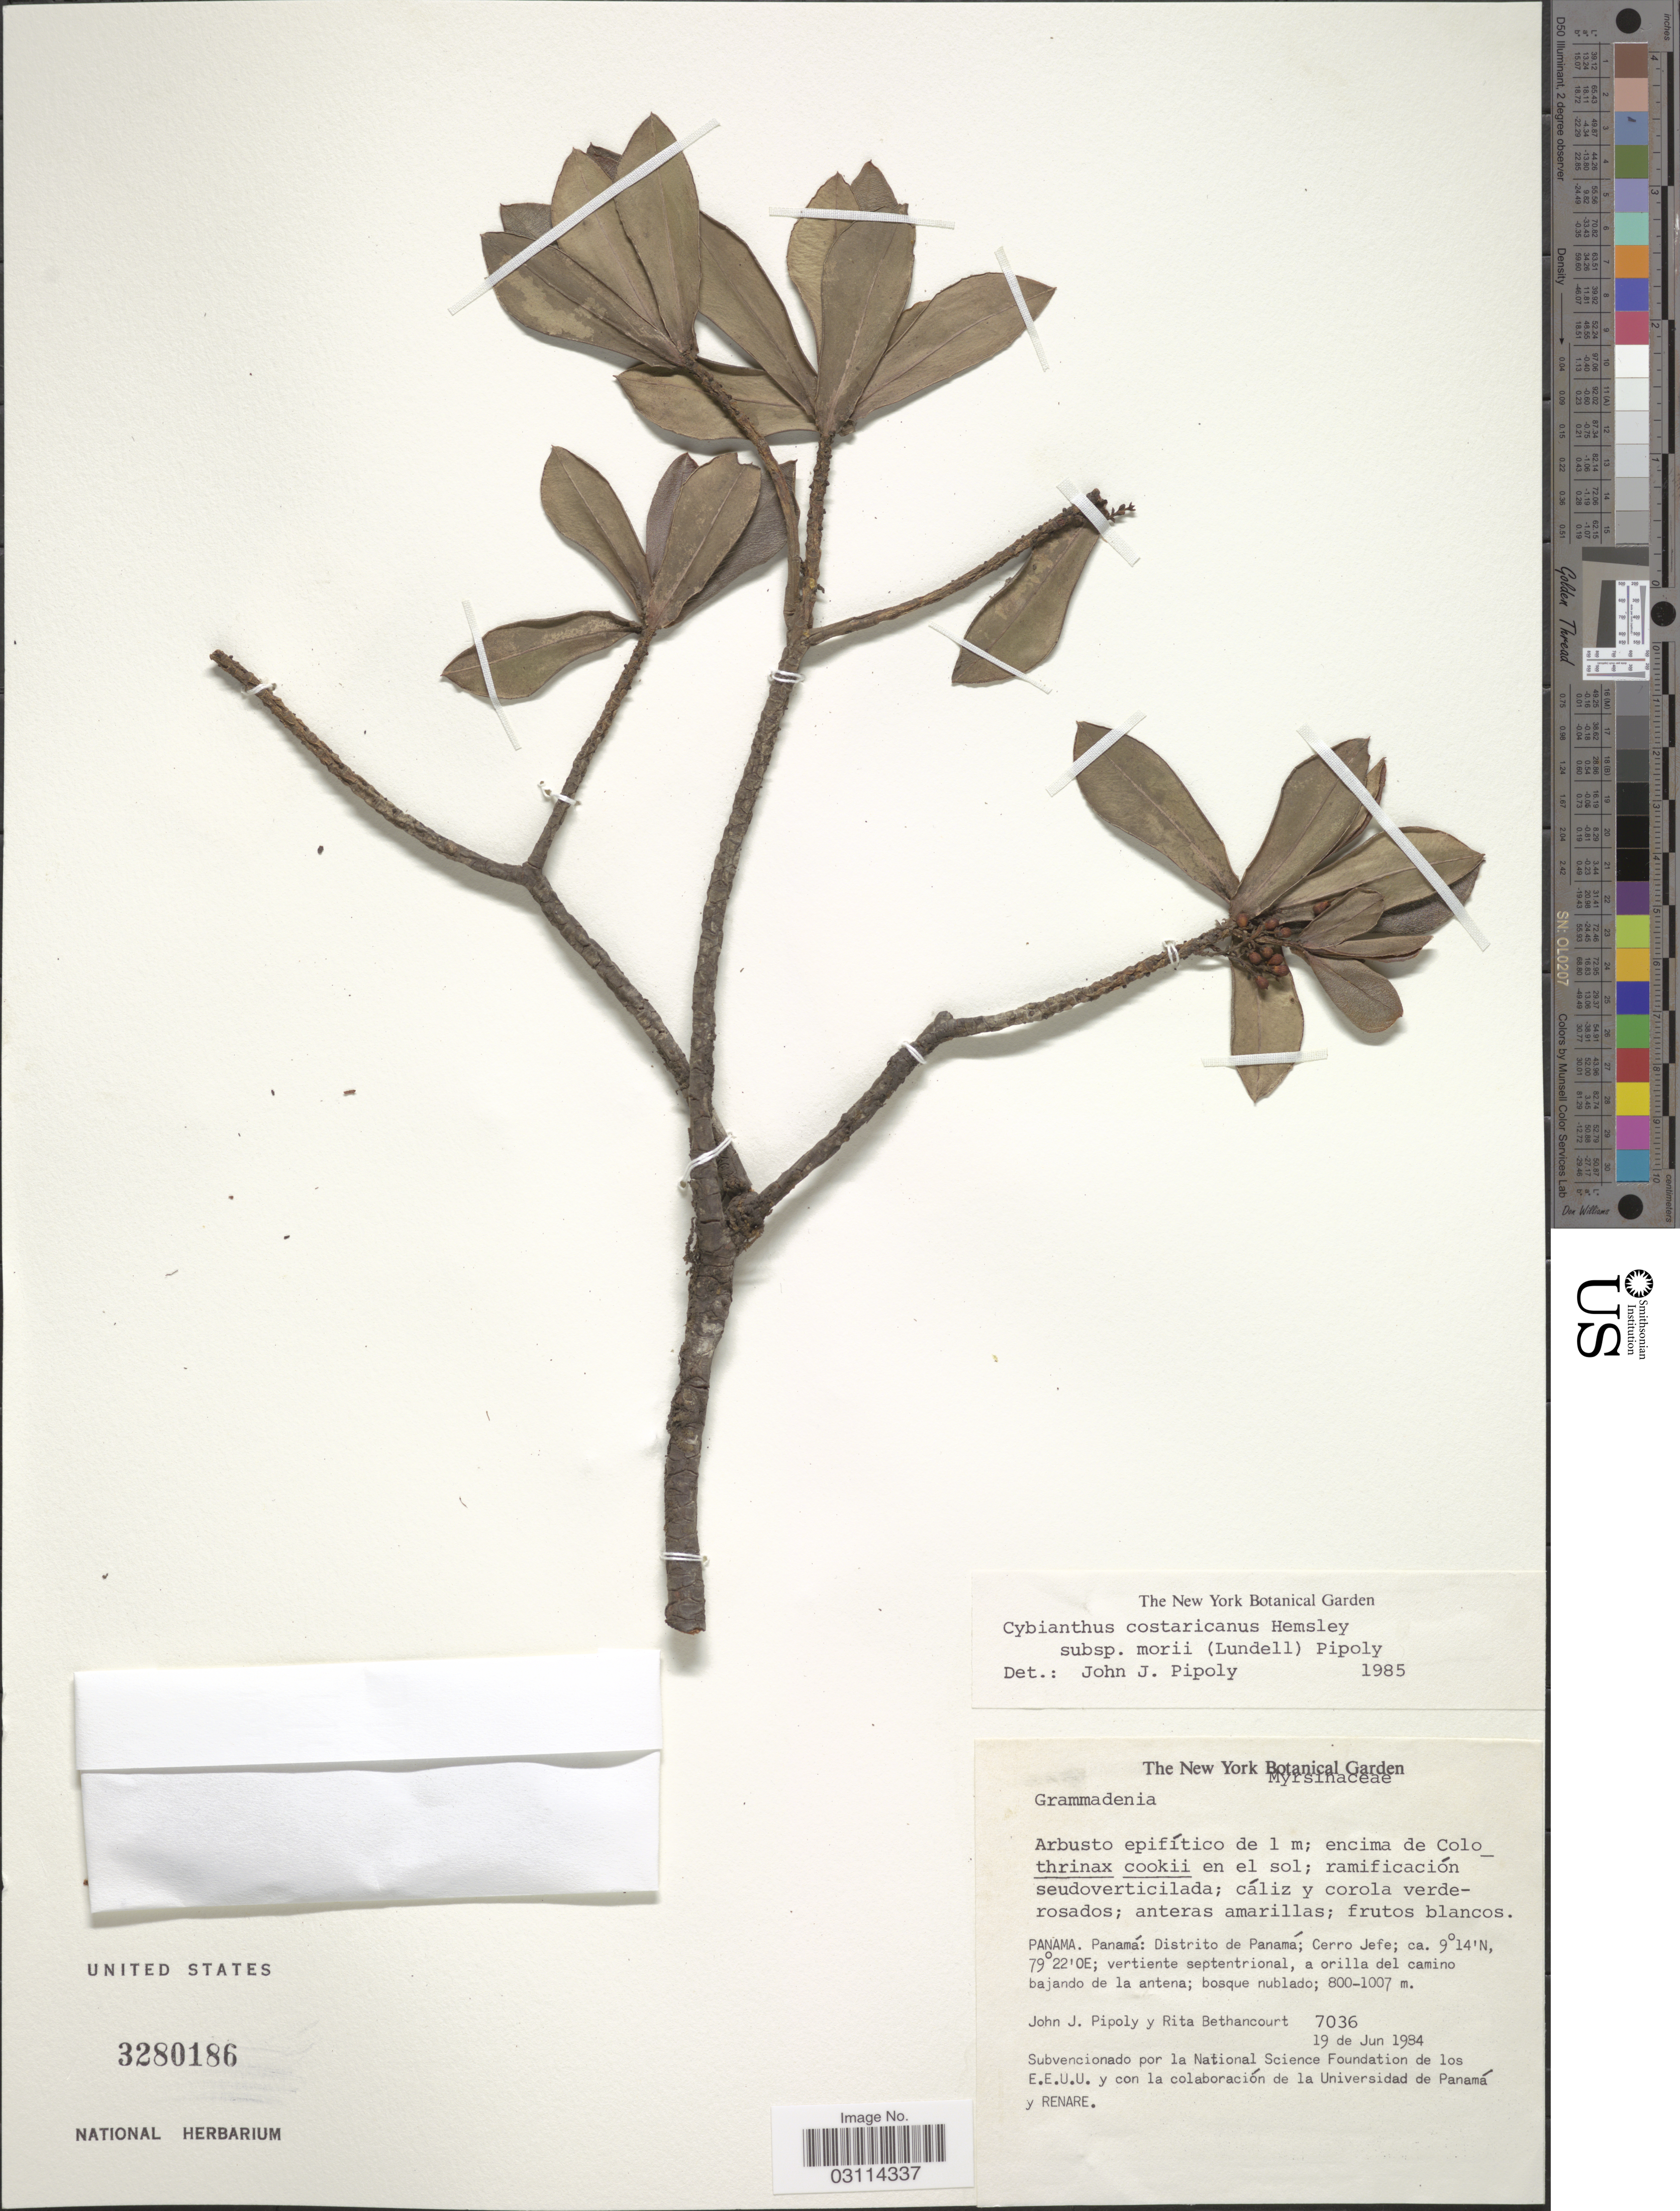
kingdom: Plantae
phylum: Tracheophyta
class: Magnoliopsida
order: Ericales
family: Primulaceae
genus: Cybianthus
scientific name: Cybianthus costaricanus subsp. morii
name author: (Lundell) Pipoly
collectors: J. J. Pipoly & R. Bethancourt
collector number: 7036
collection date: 1984-06-19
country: Panama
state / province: Panamá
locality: Distrito de Panamá; Cerro Jefe; vertiente septentrional, a orilla del camino bajando de la antena; bosque nublado.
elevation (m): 800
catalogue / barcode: US 3280186